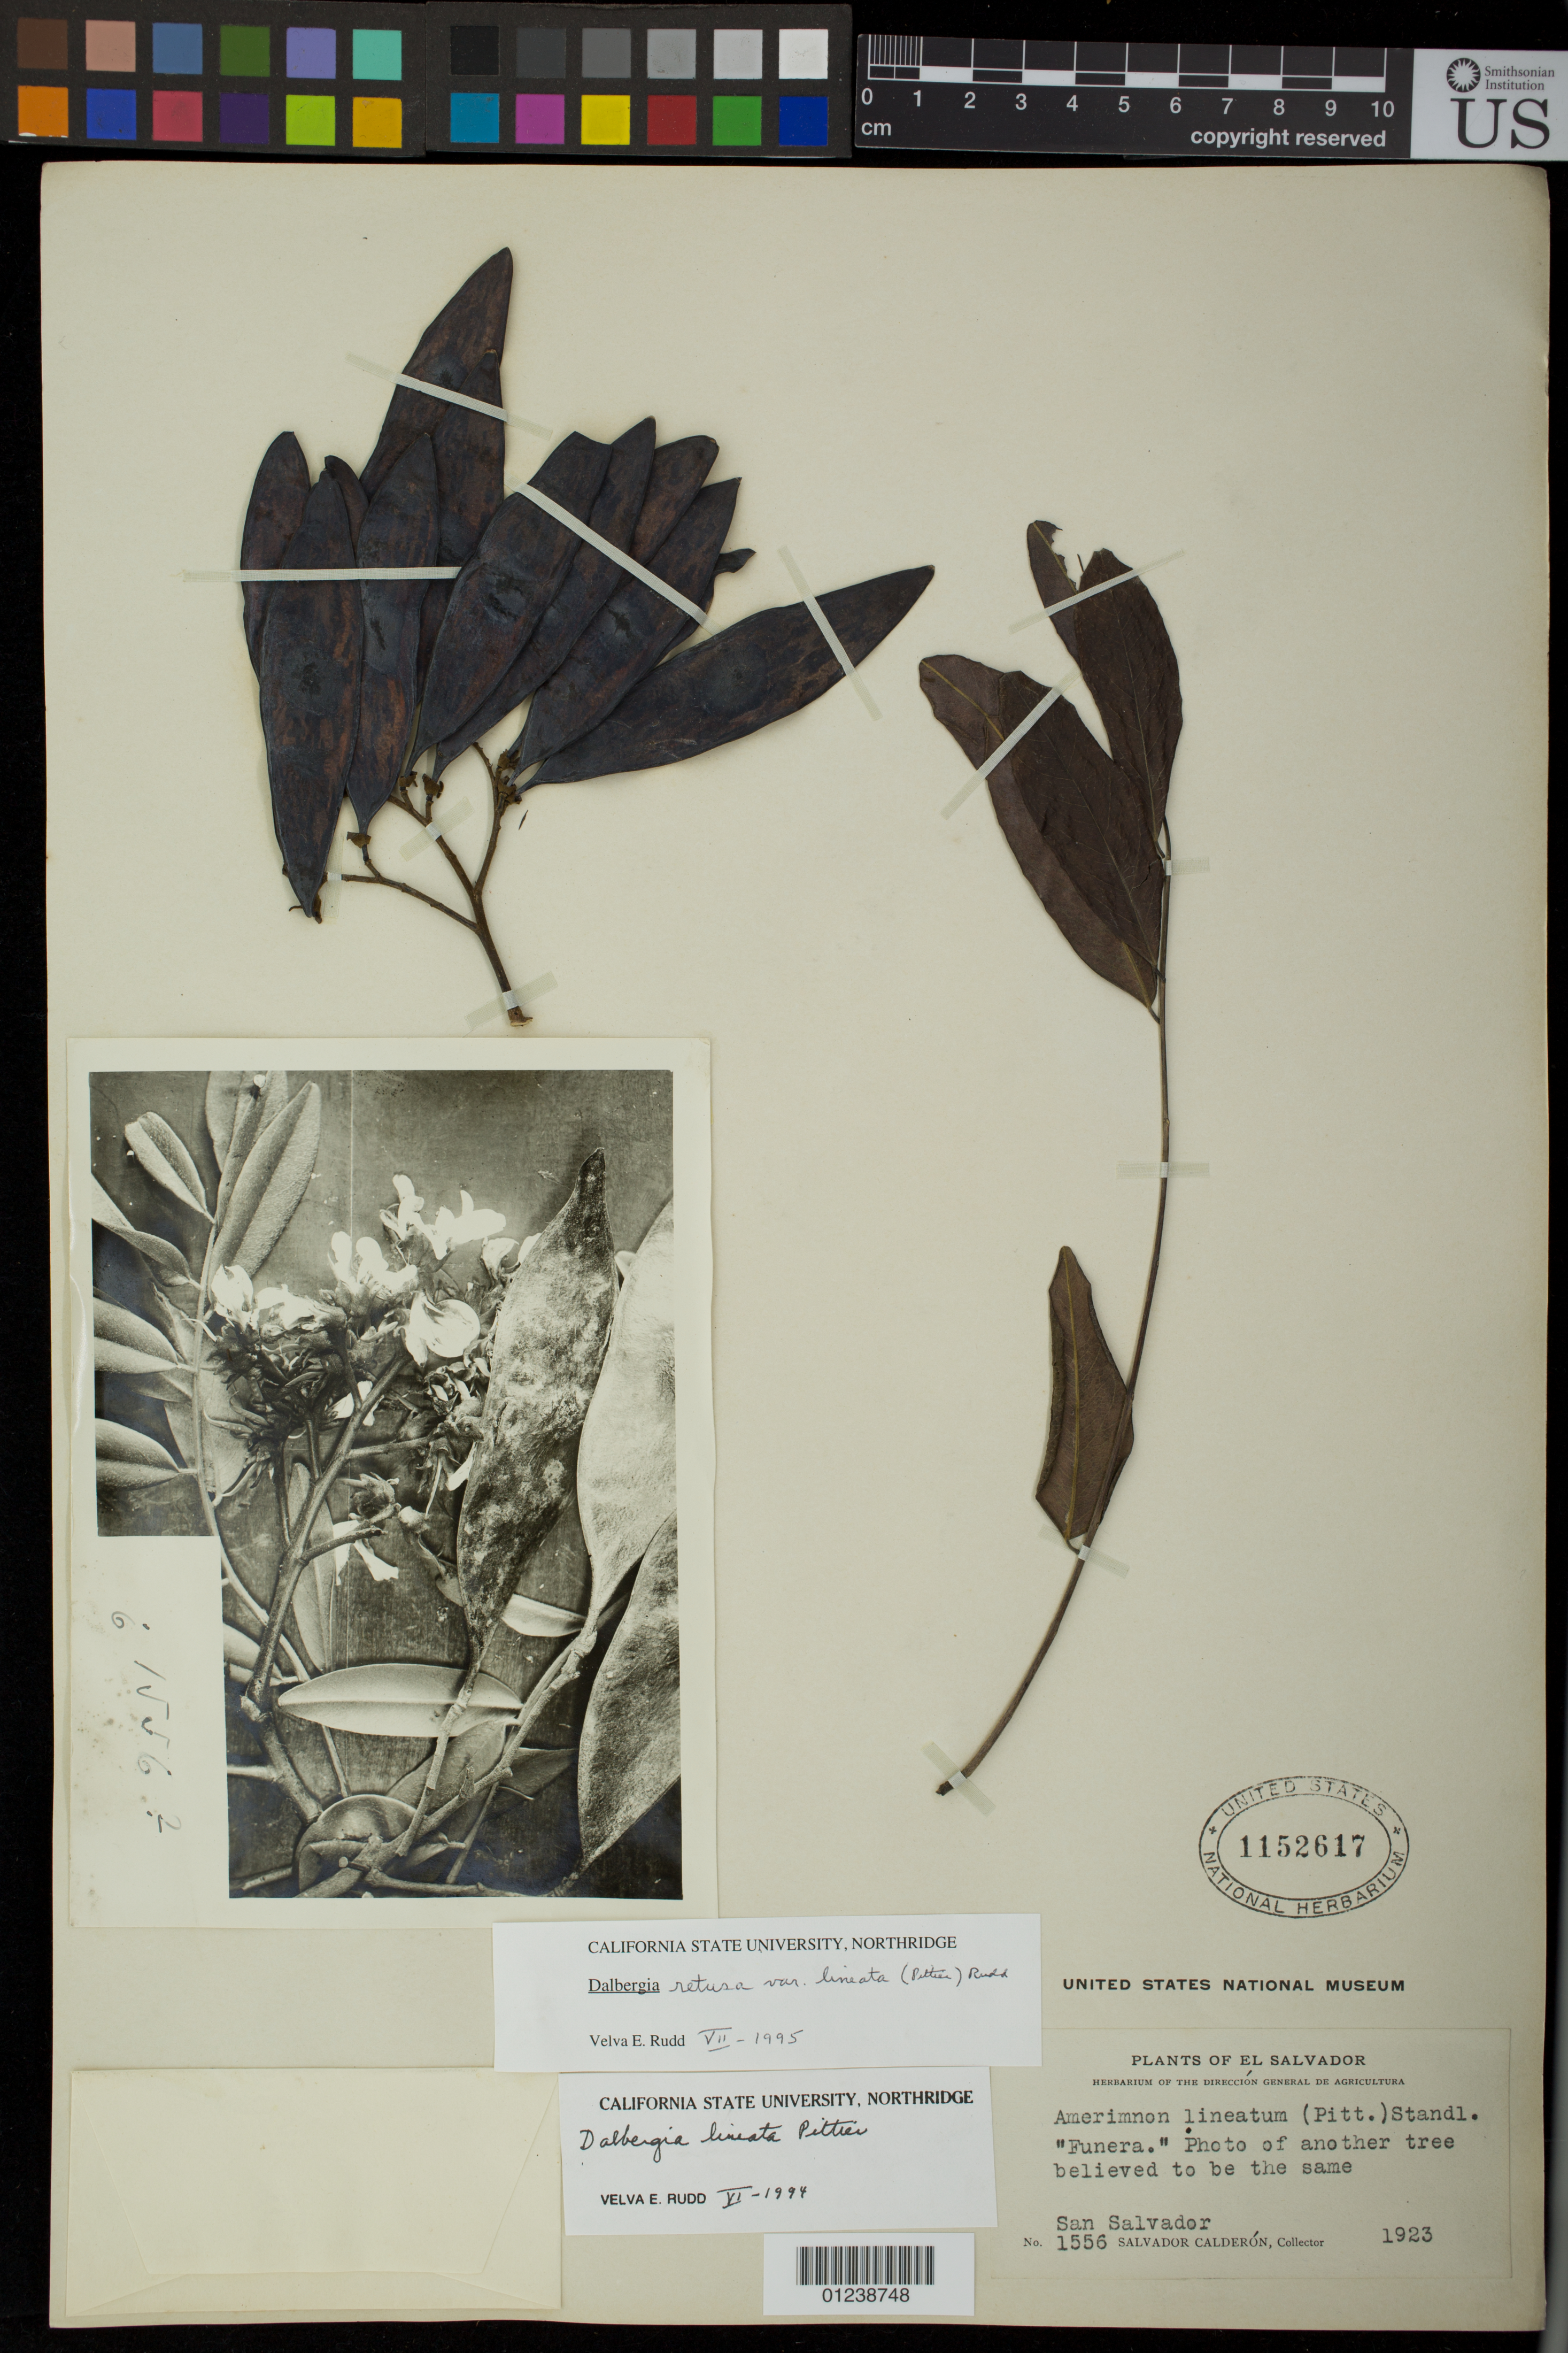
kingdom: Plantae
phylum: Tracheophyta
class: Magnoliopsida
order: Fabales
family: Fabaceae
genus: Dalbergia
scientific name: Dalbergia retusa var. lineata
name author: (Pittier) Rudd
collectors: S. Calderón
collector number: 1556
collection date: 1923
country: El Salvador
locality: San Salvador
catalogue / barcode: US 1152617